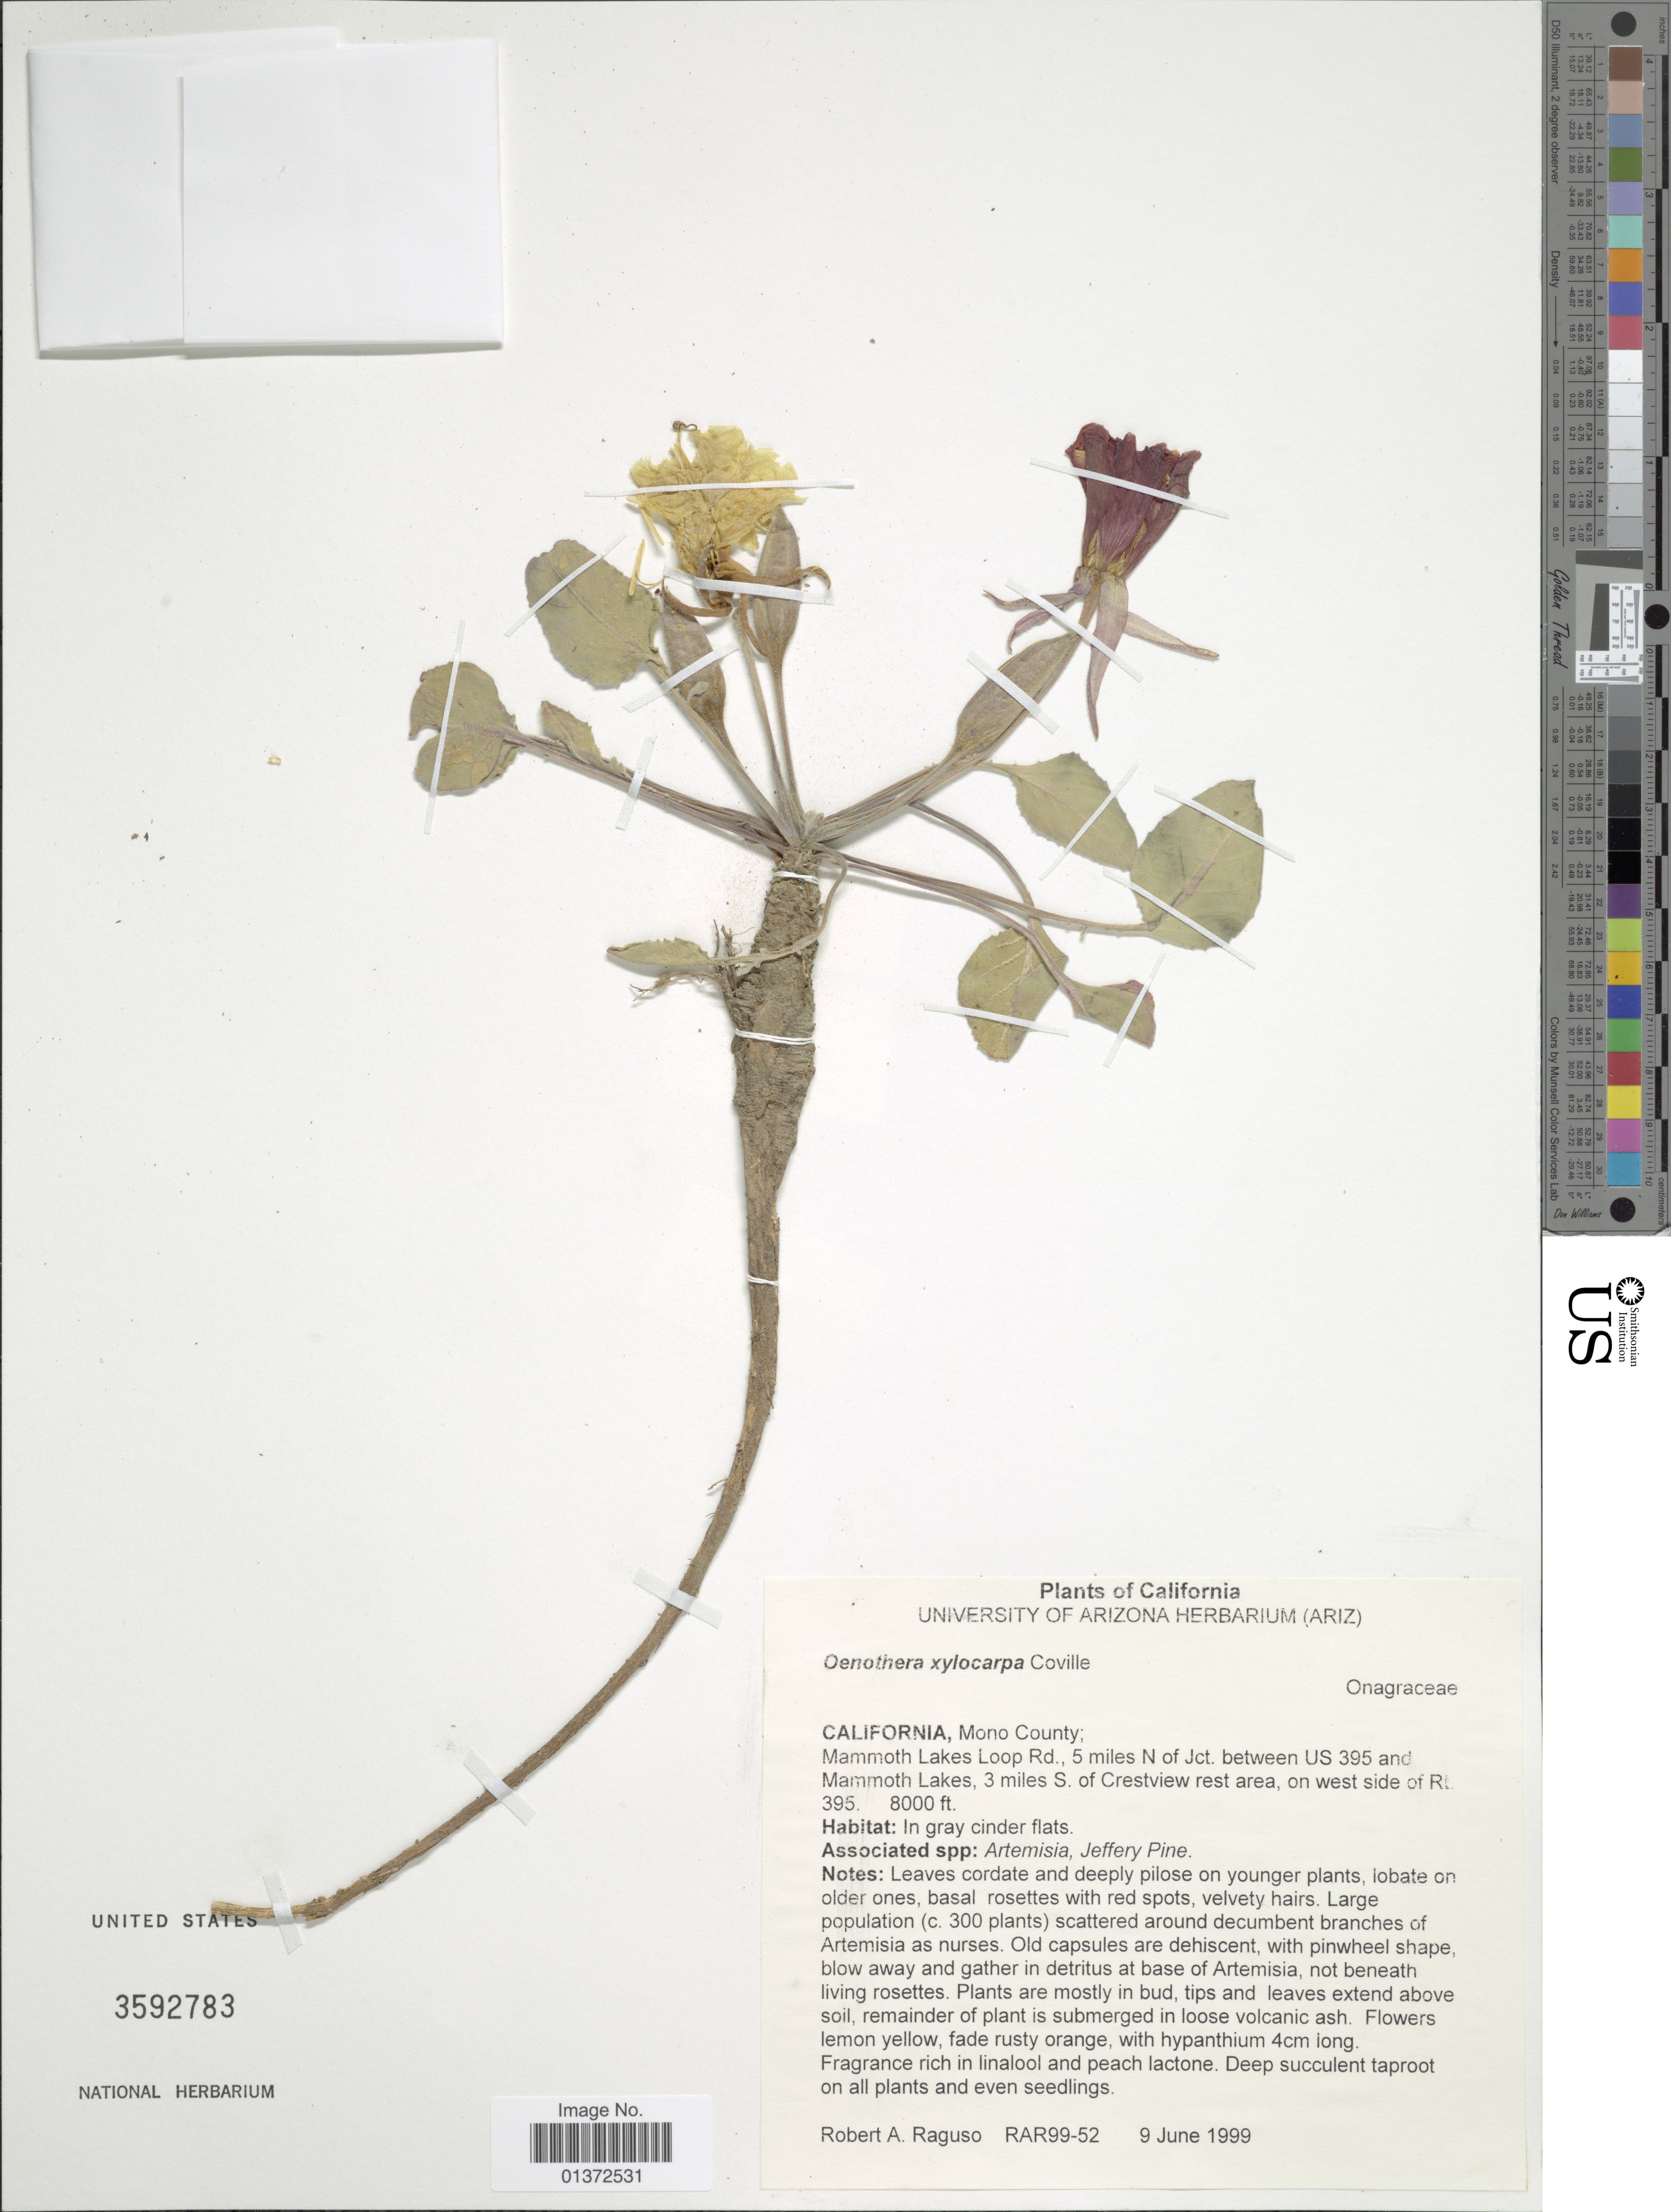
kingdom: Plantae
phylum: Tracheophyta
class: Magnoliopsida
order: Myrtales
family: Onagraceae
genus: Oenothera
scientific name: Oenothera xylocarpa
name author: Coville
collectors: R. Raguso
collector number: RAR99-52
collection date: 1999-06-09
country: United States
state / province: California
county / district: Mono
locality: Mono County, Mammoth Lakes Loop Rd., 5 miles N of Jct between US 395 and Mammoth Lakes, 3 miles S. of Crestview rest area, on west side of Rt 395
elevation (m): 2438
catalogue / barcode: US 3592783